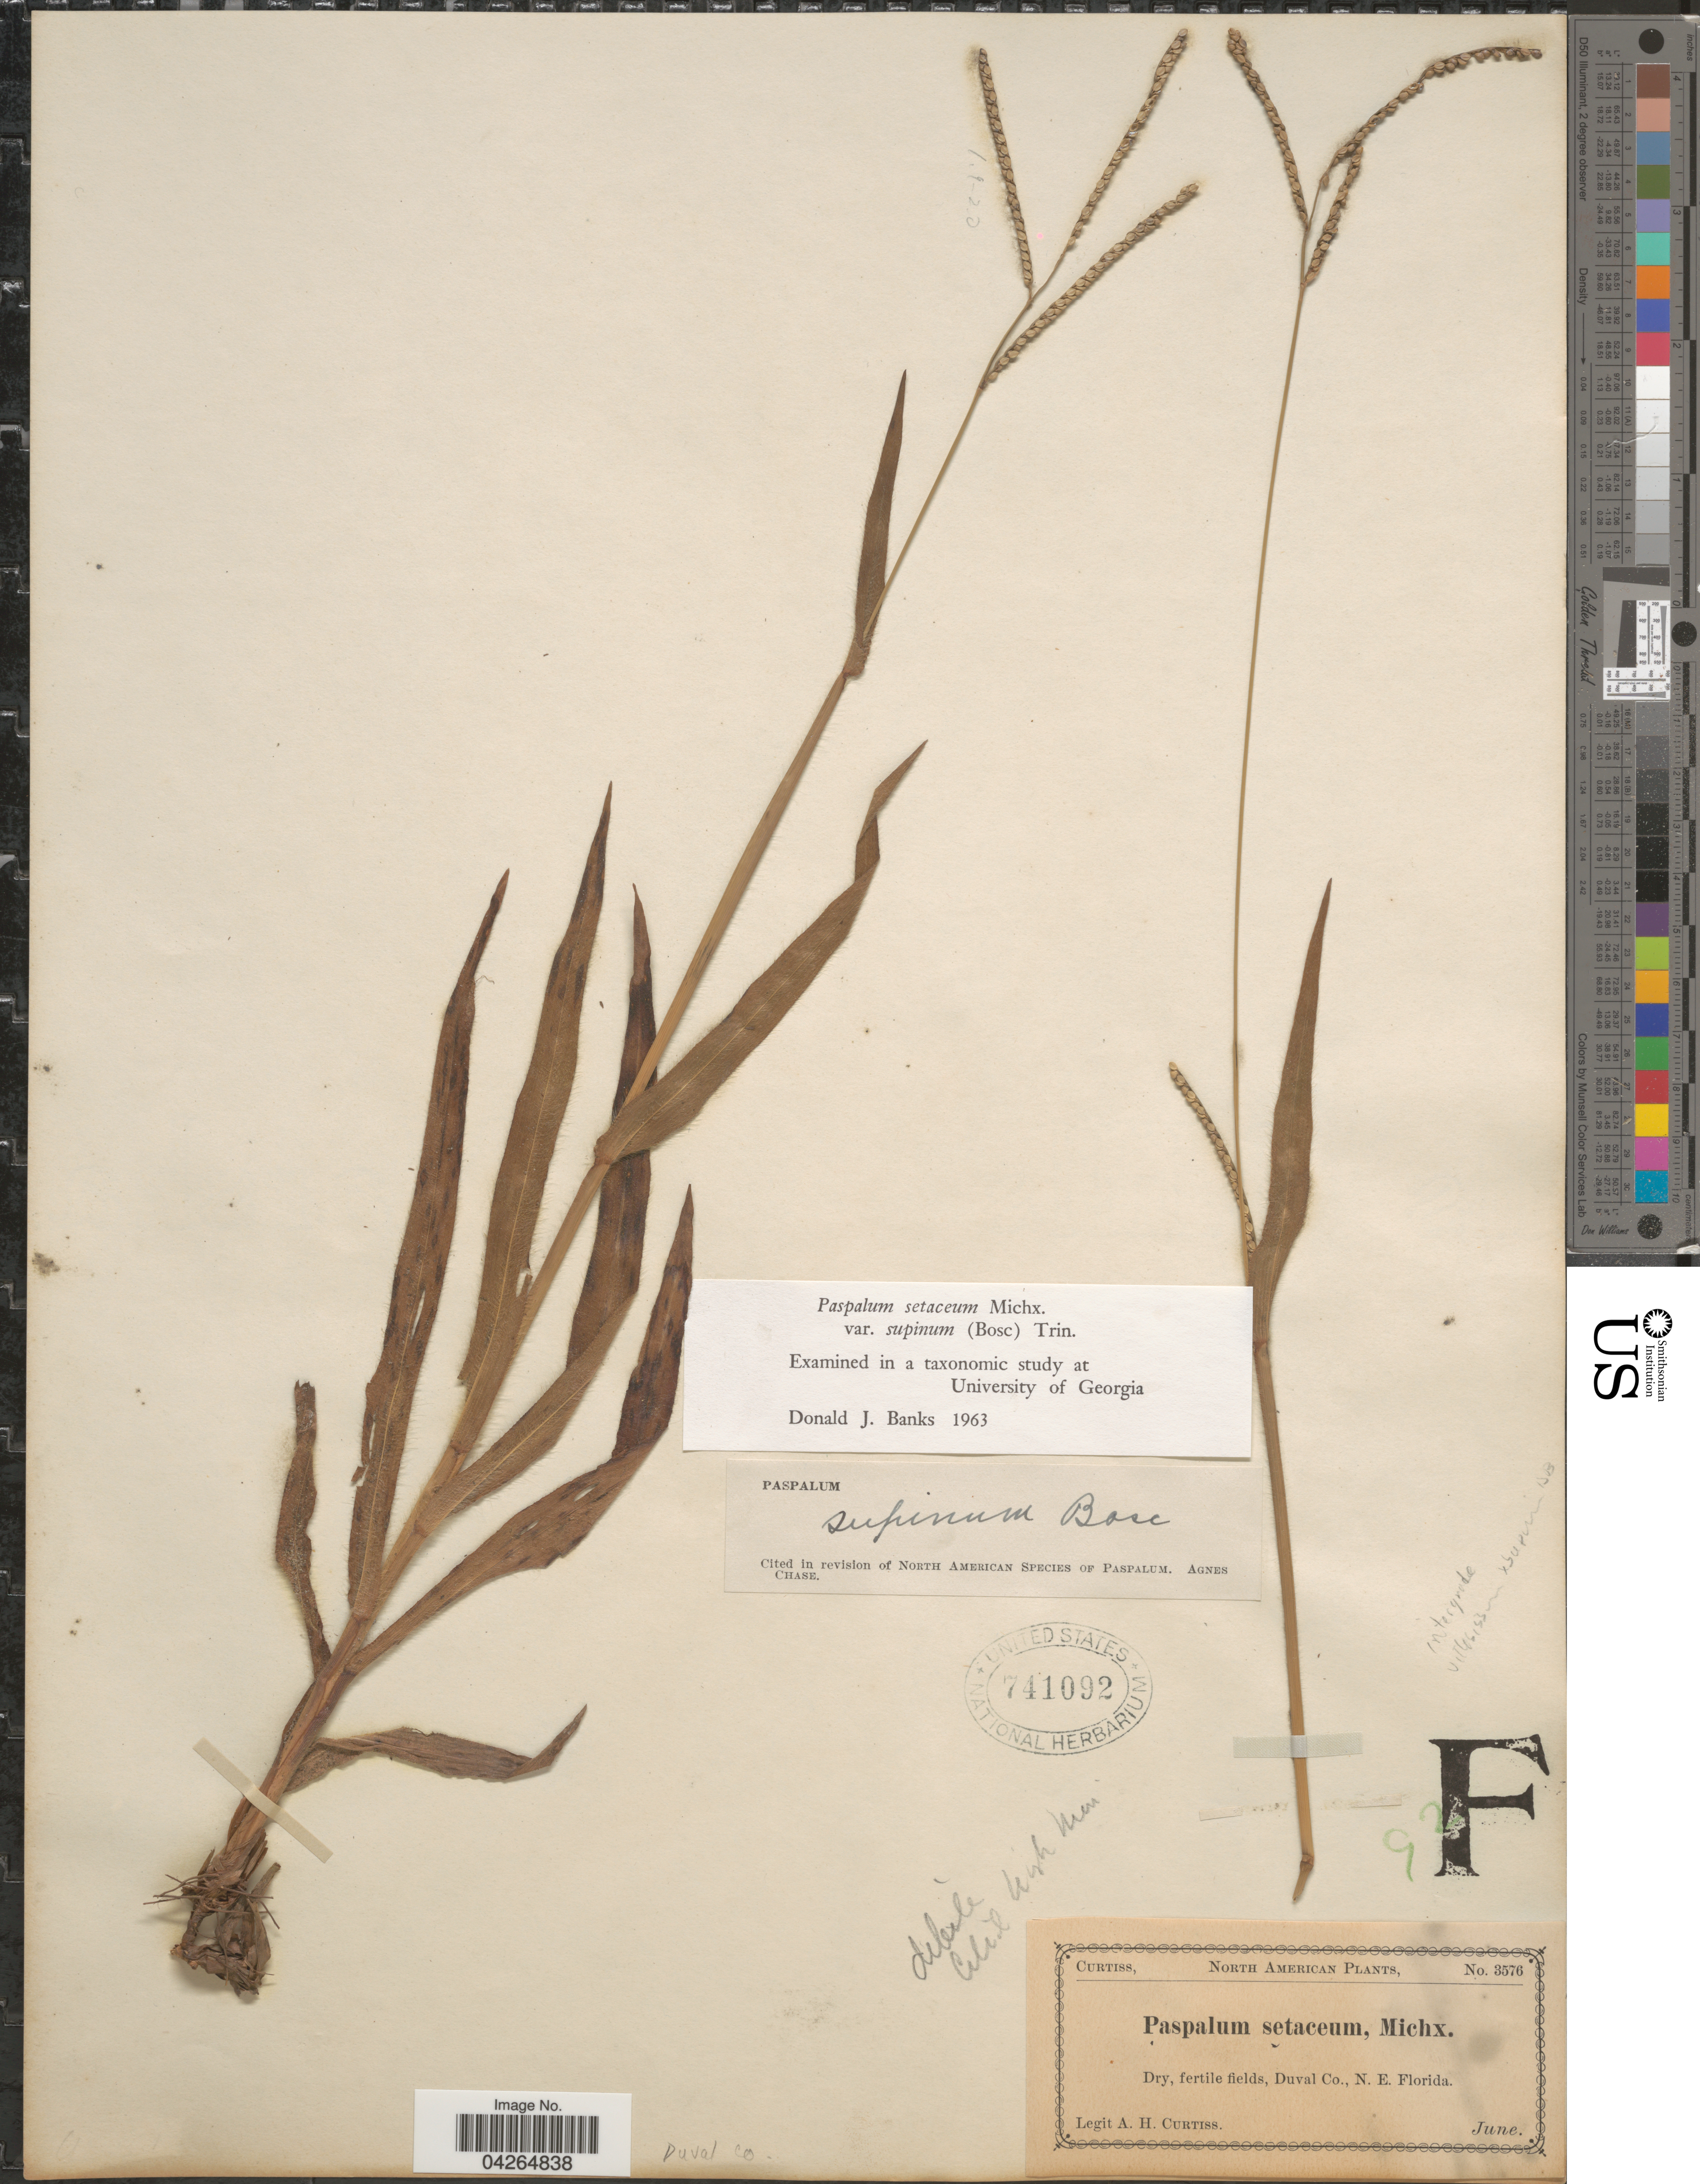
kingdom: Plantae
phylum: Tracheophyta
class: Liliopsida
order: Poales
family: Poaceae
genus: Paspalum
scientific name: Paspalum setaceum var. supinum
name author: (Bosc ex Poir.) Trin.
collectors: A. H. Curtiss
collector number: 3576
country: United States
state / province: Florida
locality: Dry, fertile fields, Duval Co., N.E. Florida.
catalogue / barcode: US 741092